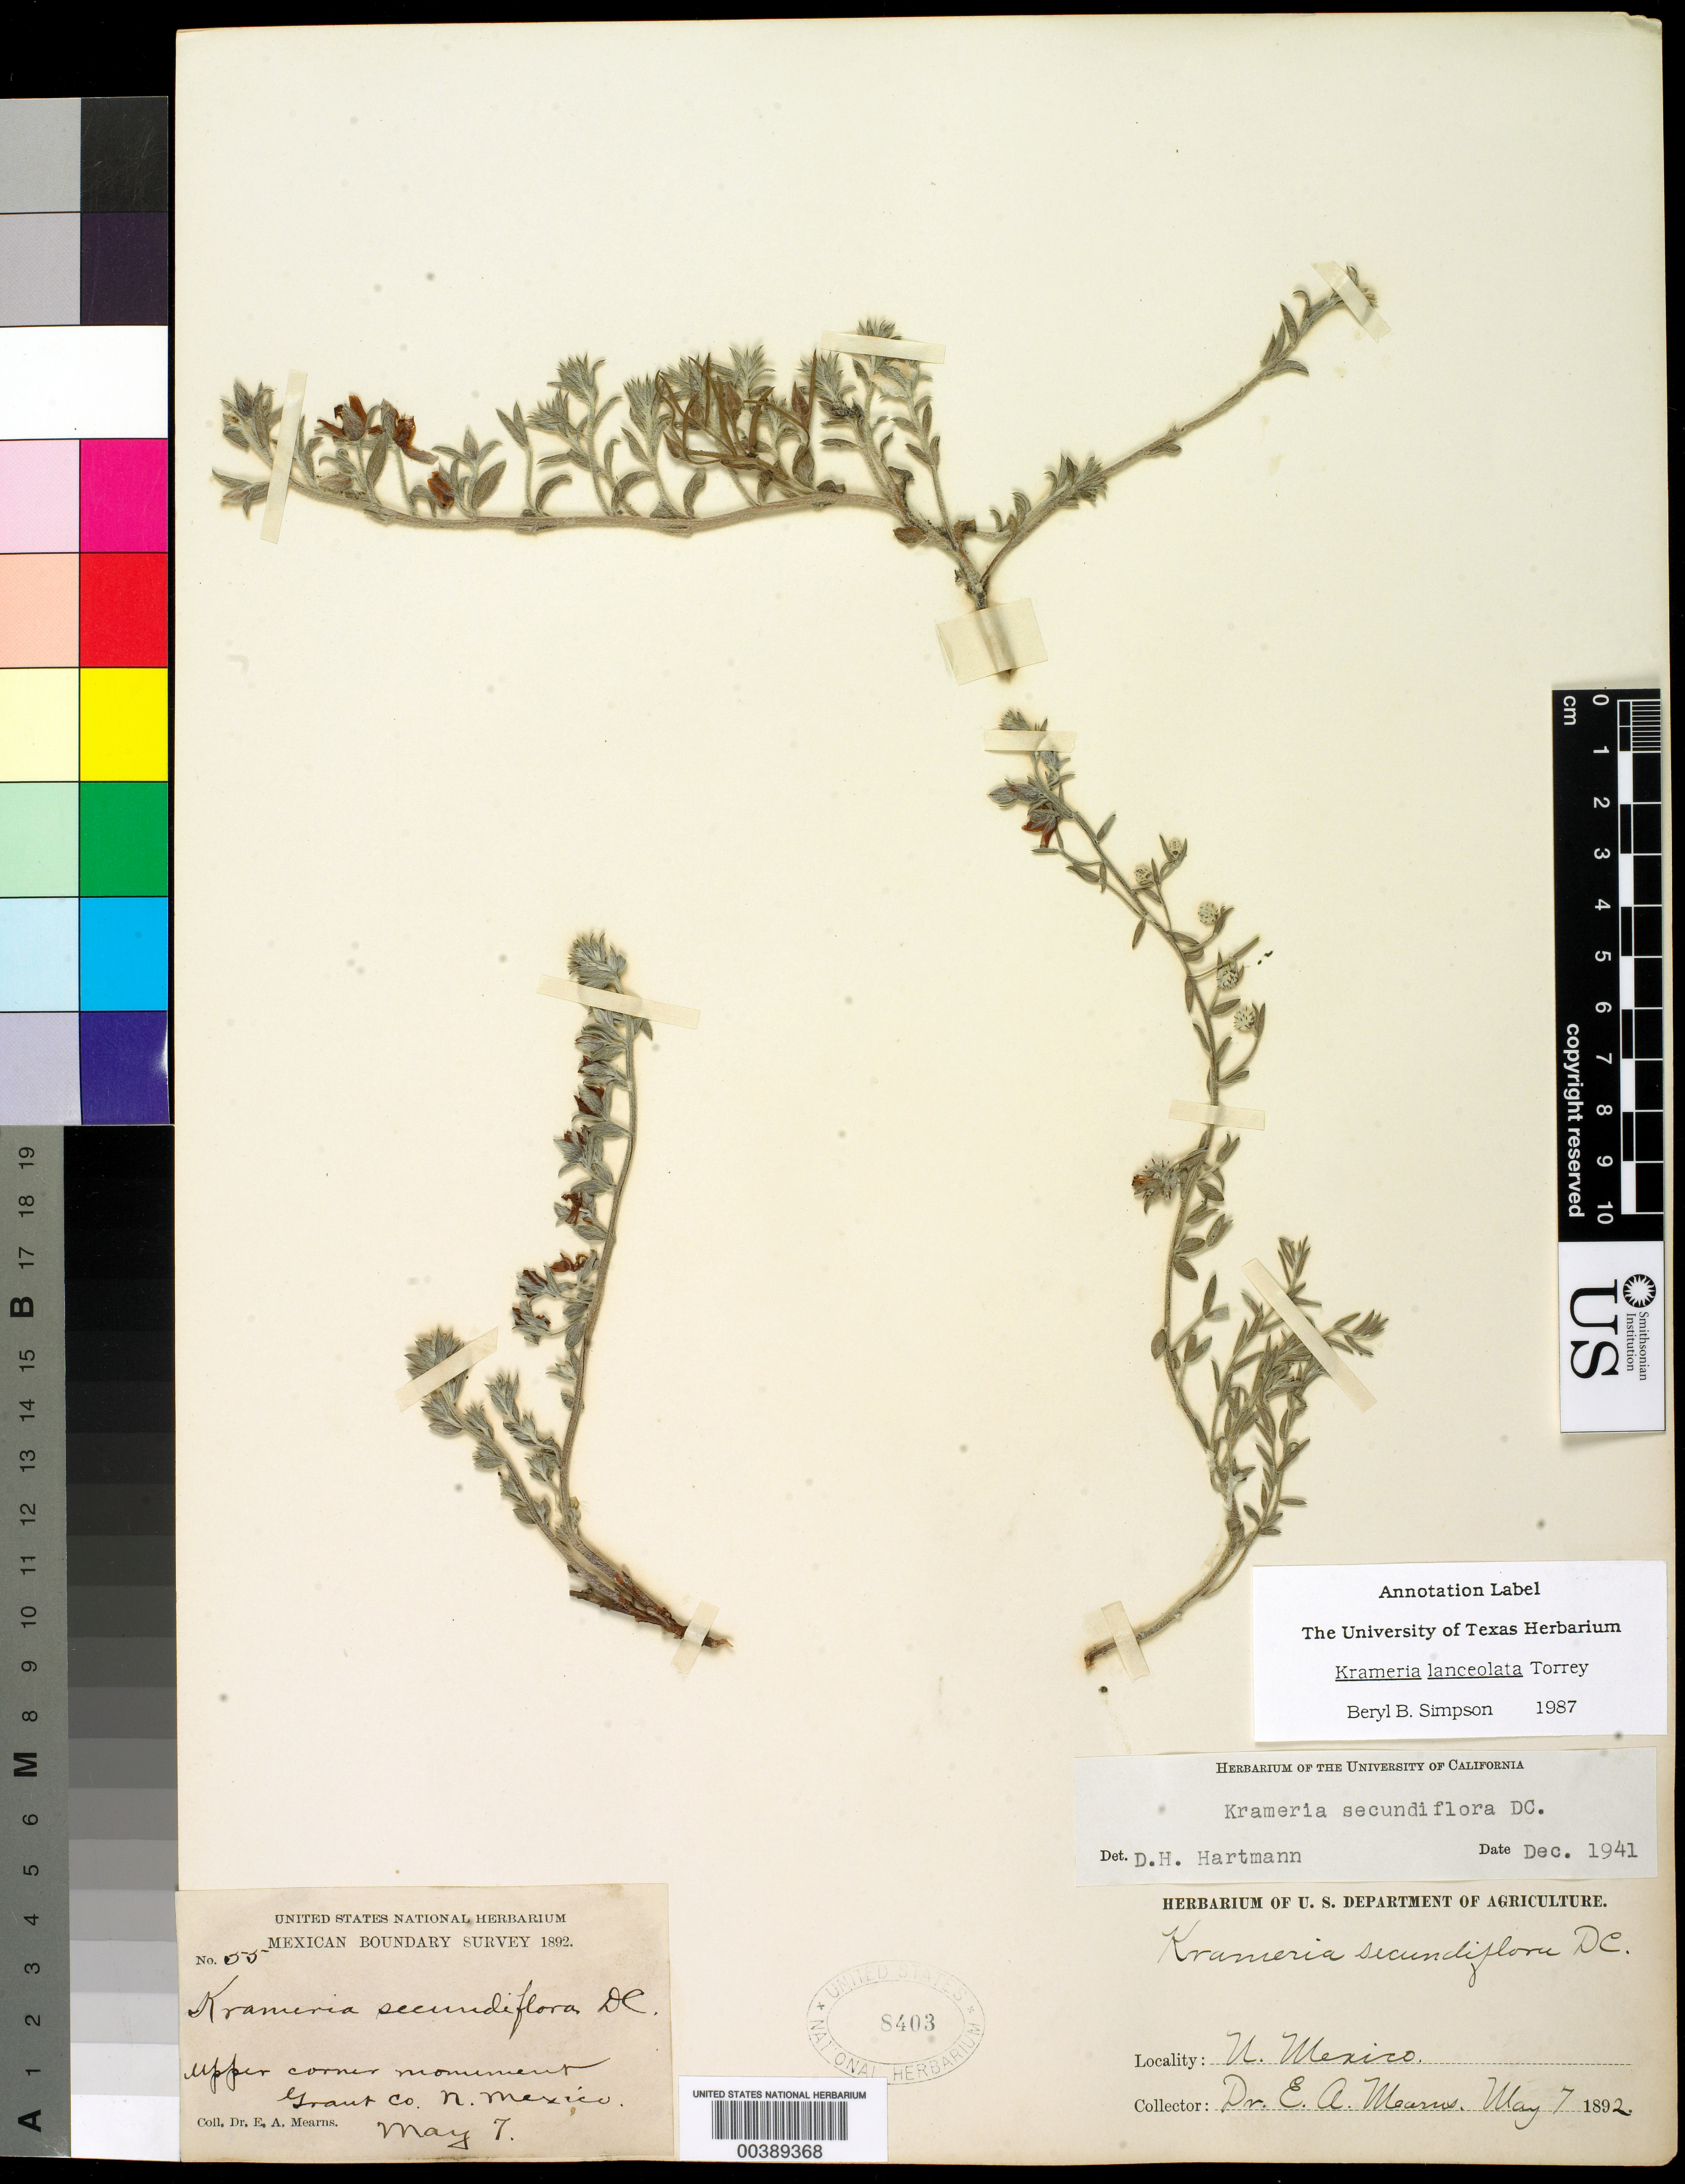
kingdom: Plantae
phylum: Tracheophyta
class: Magnoliopsida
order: Zygophyllales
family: Krameriaceae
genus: Krameria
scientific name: Krameria lanceolata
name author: Torr.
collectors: E. A. Mearns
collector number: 55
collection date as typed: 07 May 1892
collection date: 1892-05-07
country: United States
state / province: New Mexico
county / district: Grant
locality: Upper corner monument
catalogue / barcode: US 8403